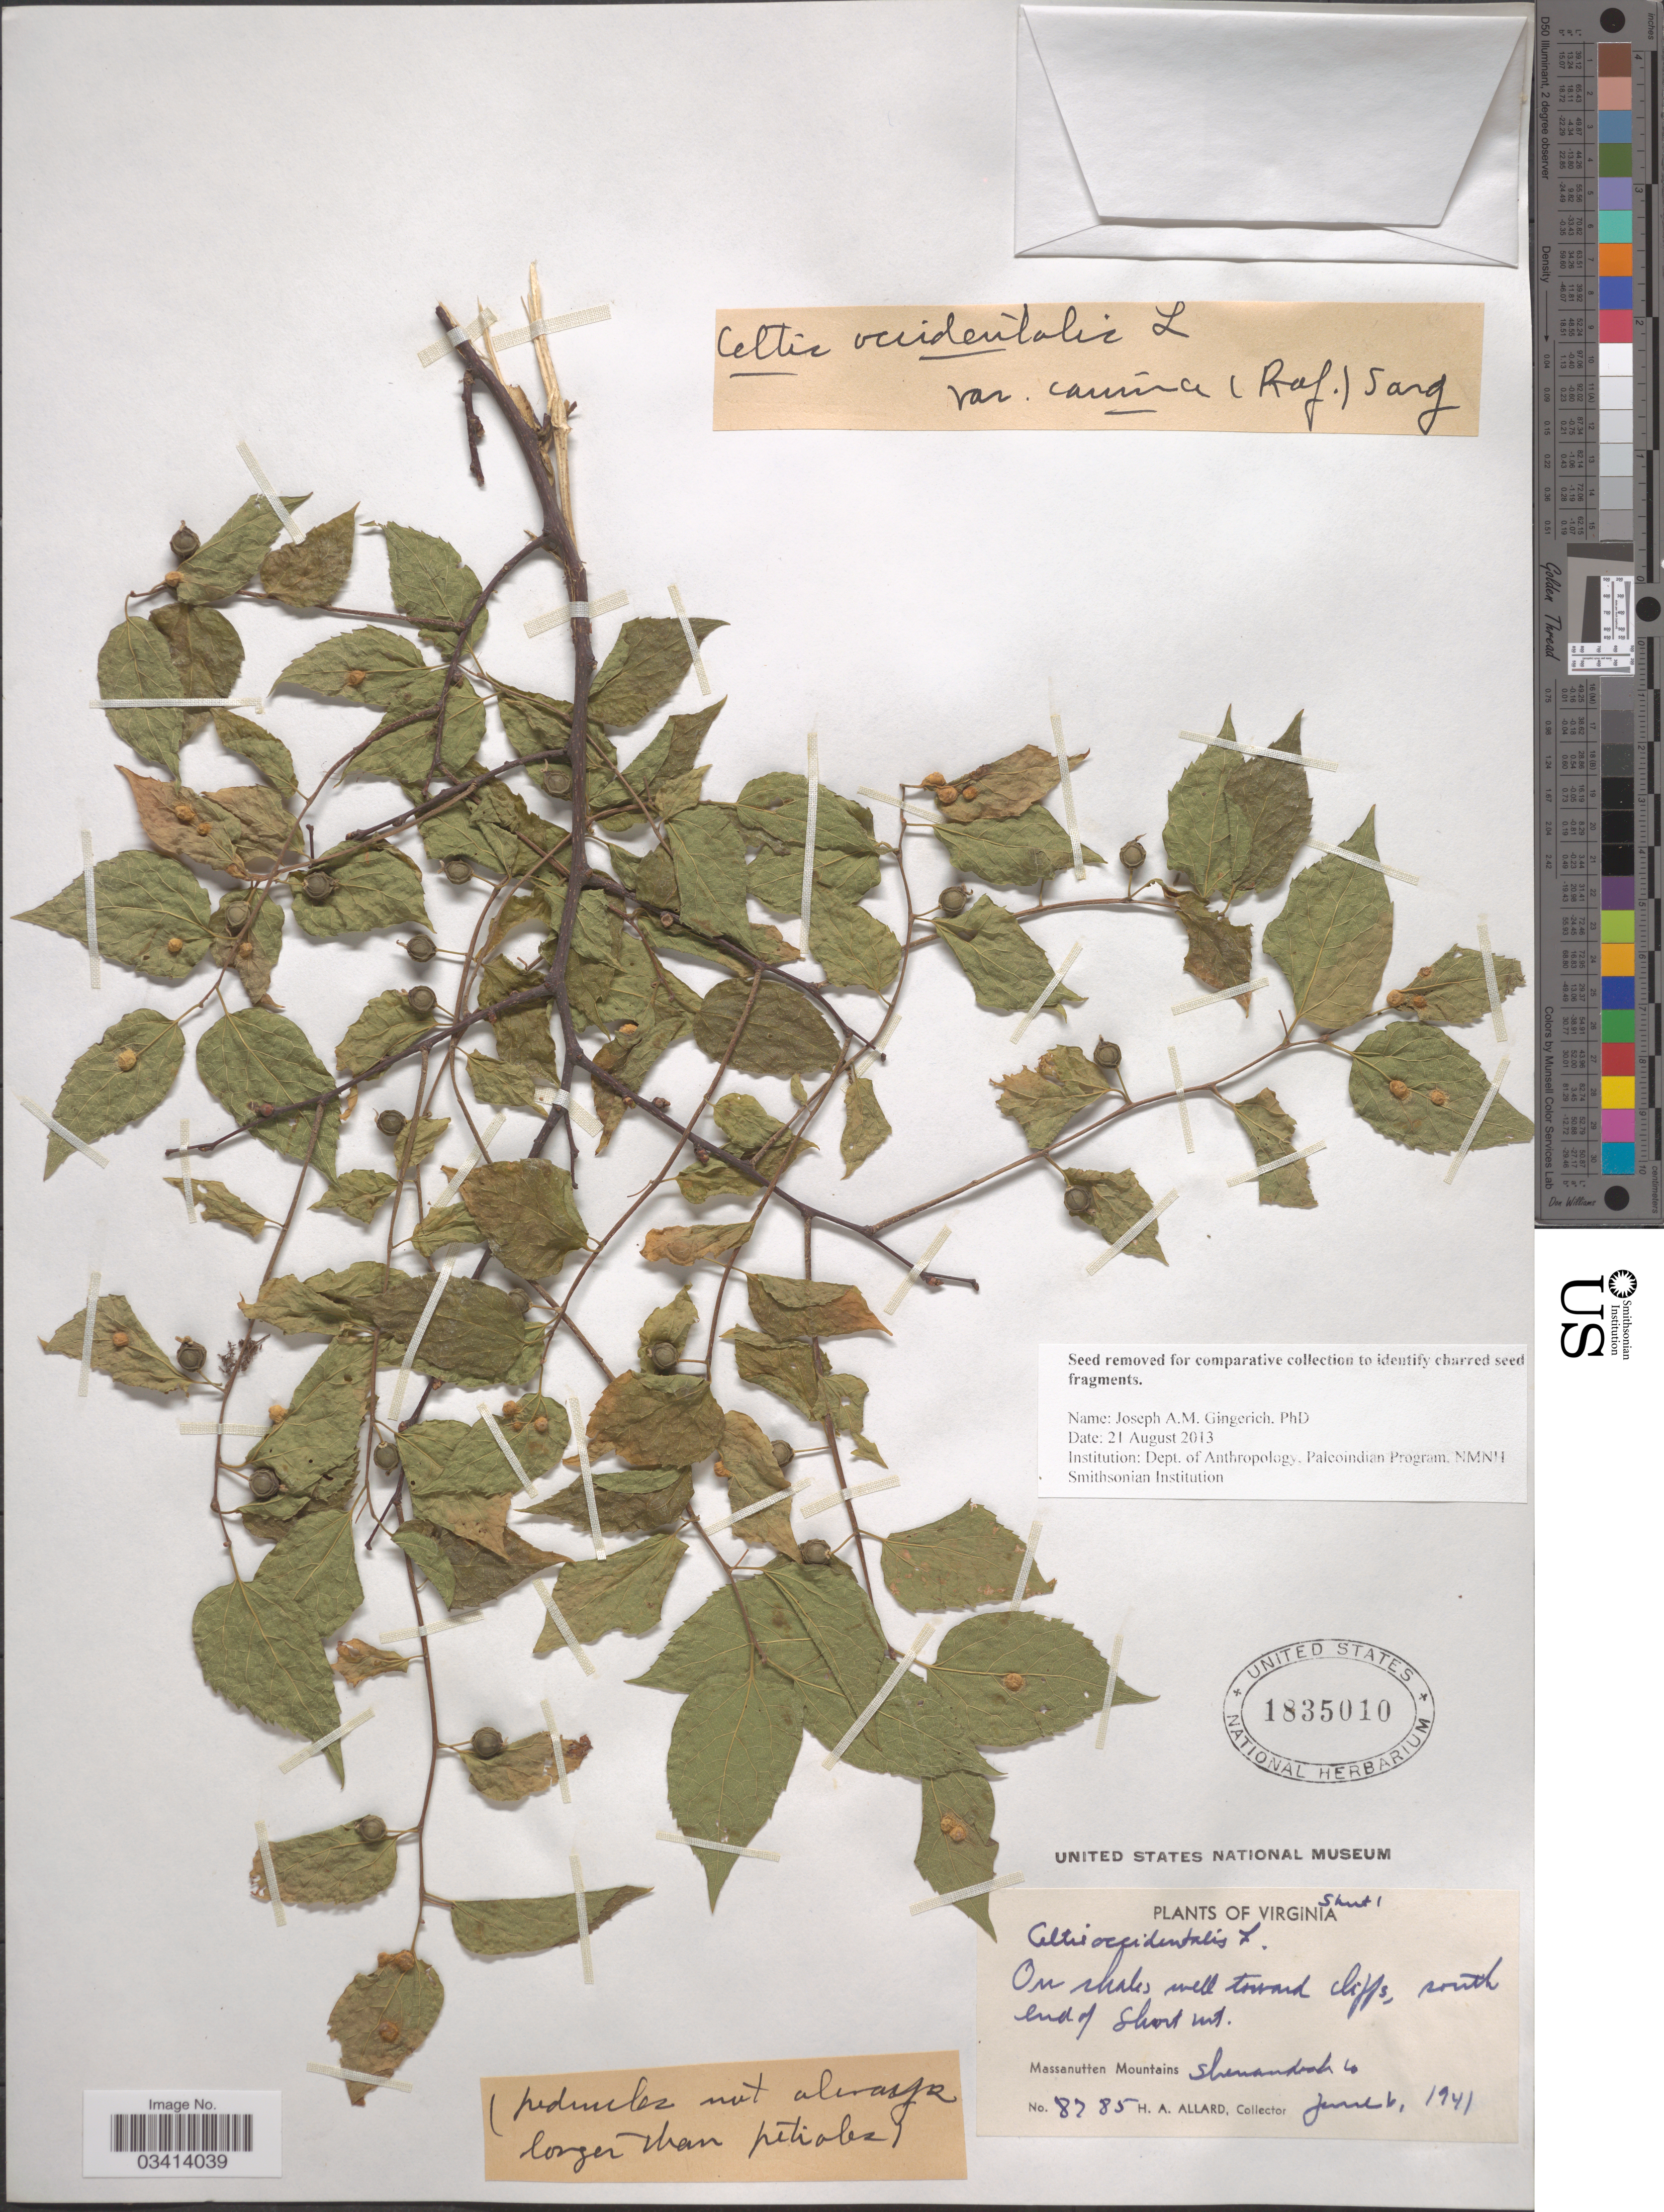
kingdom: Plantae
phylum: Tracheophyta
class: Magnoliopsida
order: Rosales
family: Cannabaceae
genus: Celtis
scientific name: Celtis occidentalis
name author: L.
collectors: H. A. Allard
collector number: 8785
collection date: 1941-06-06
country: United States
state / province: Virginia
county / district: Shenandoah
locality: On shales well toward cliffs, south end of Short Mt. Massanutten Mountains Shenandoah Co.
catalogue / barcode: US 1835010